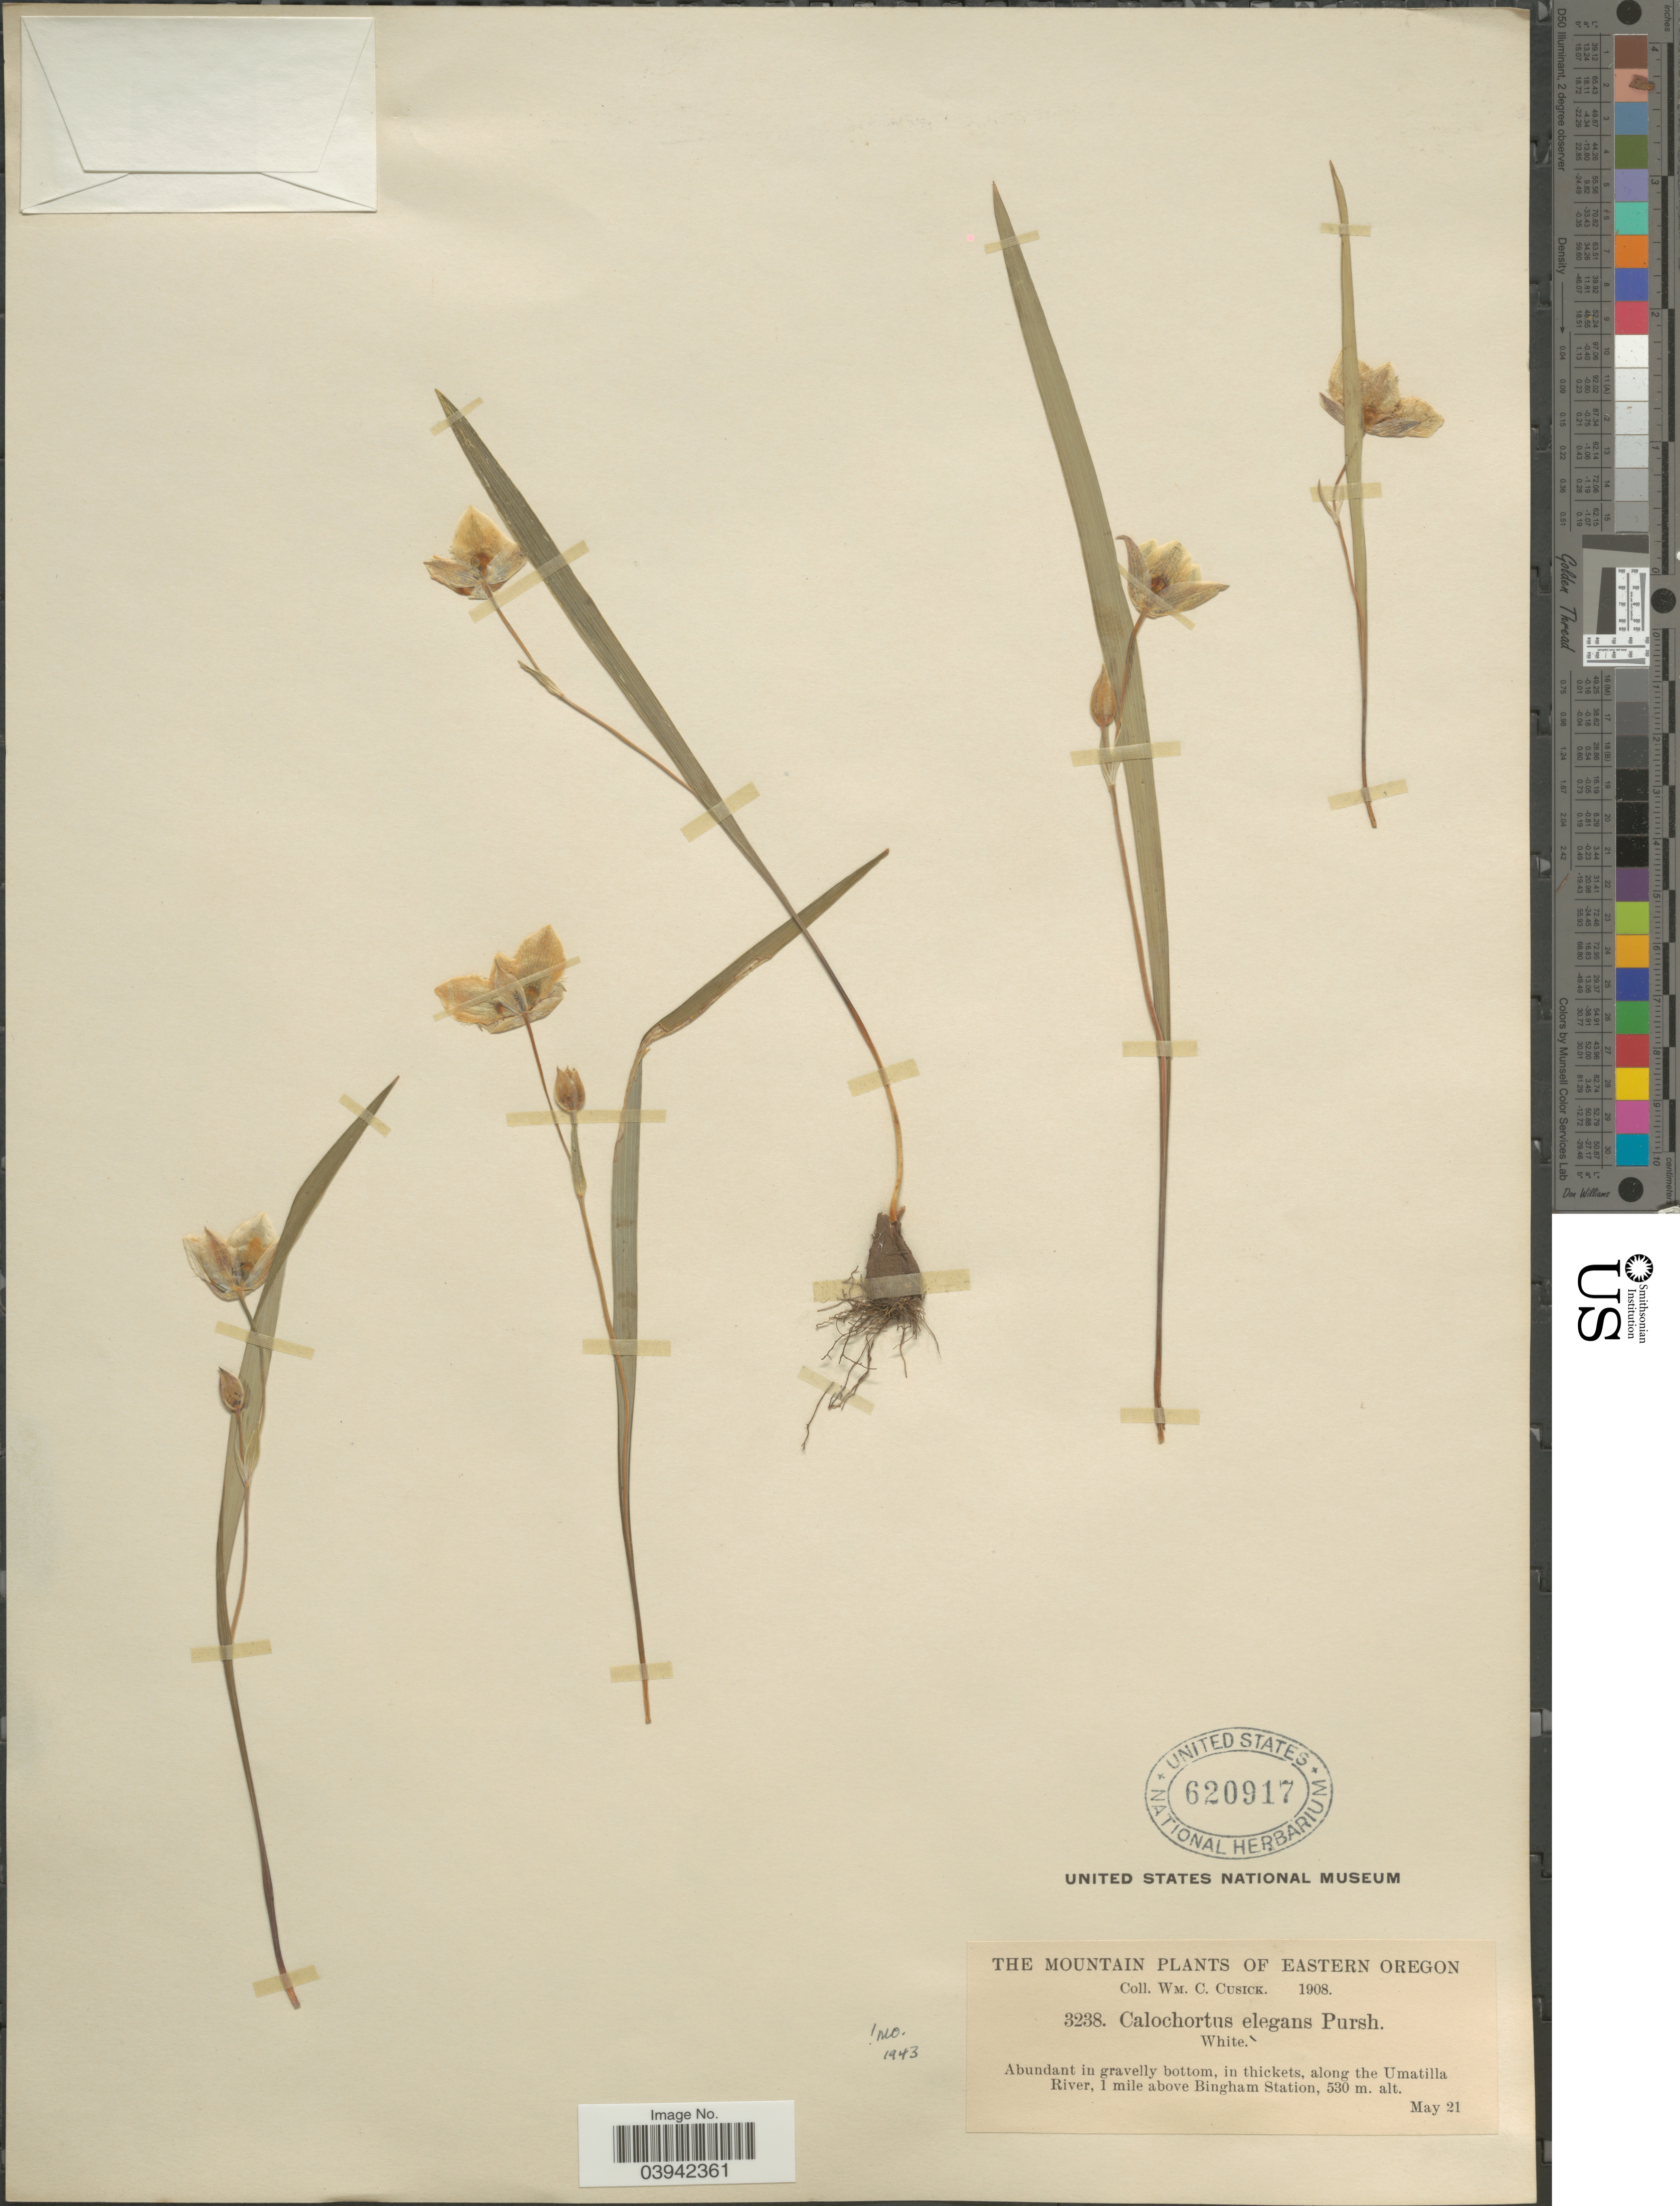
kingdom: Plantae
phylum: Tracheophyta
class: Liliopsida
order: Liliales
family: Liliaceae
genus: Calochortus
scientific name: Calochortus elegans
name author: Pursh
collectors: W. C. Cusick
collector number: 3238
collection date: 1908-05-21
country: United States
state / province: Oregon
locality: The Mountain of Eastern Oregon. In thickets, along the Umatilla River, 1 mile above Bingham Station.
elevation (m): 530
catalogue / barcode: US 620917